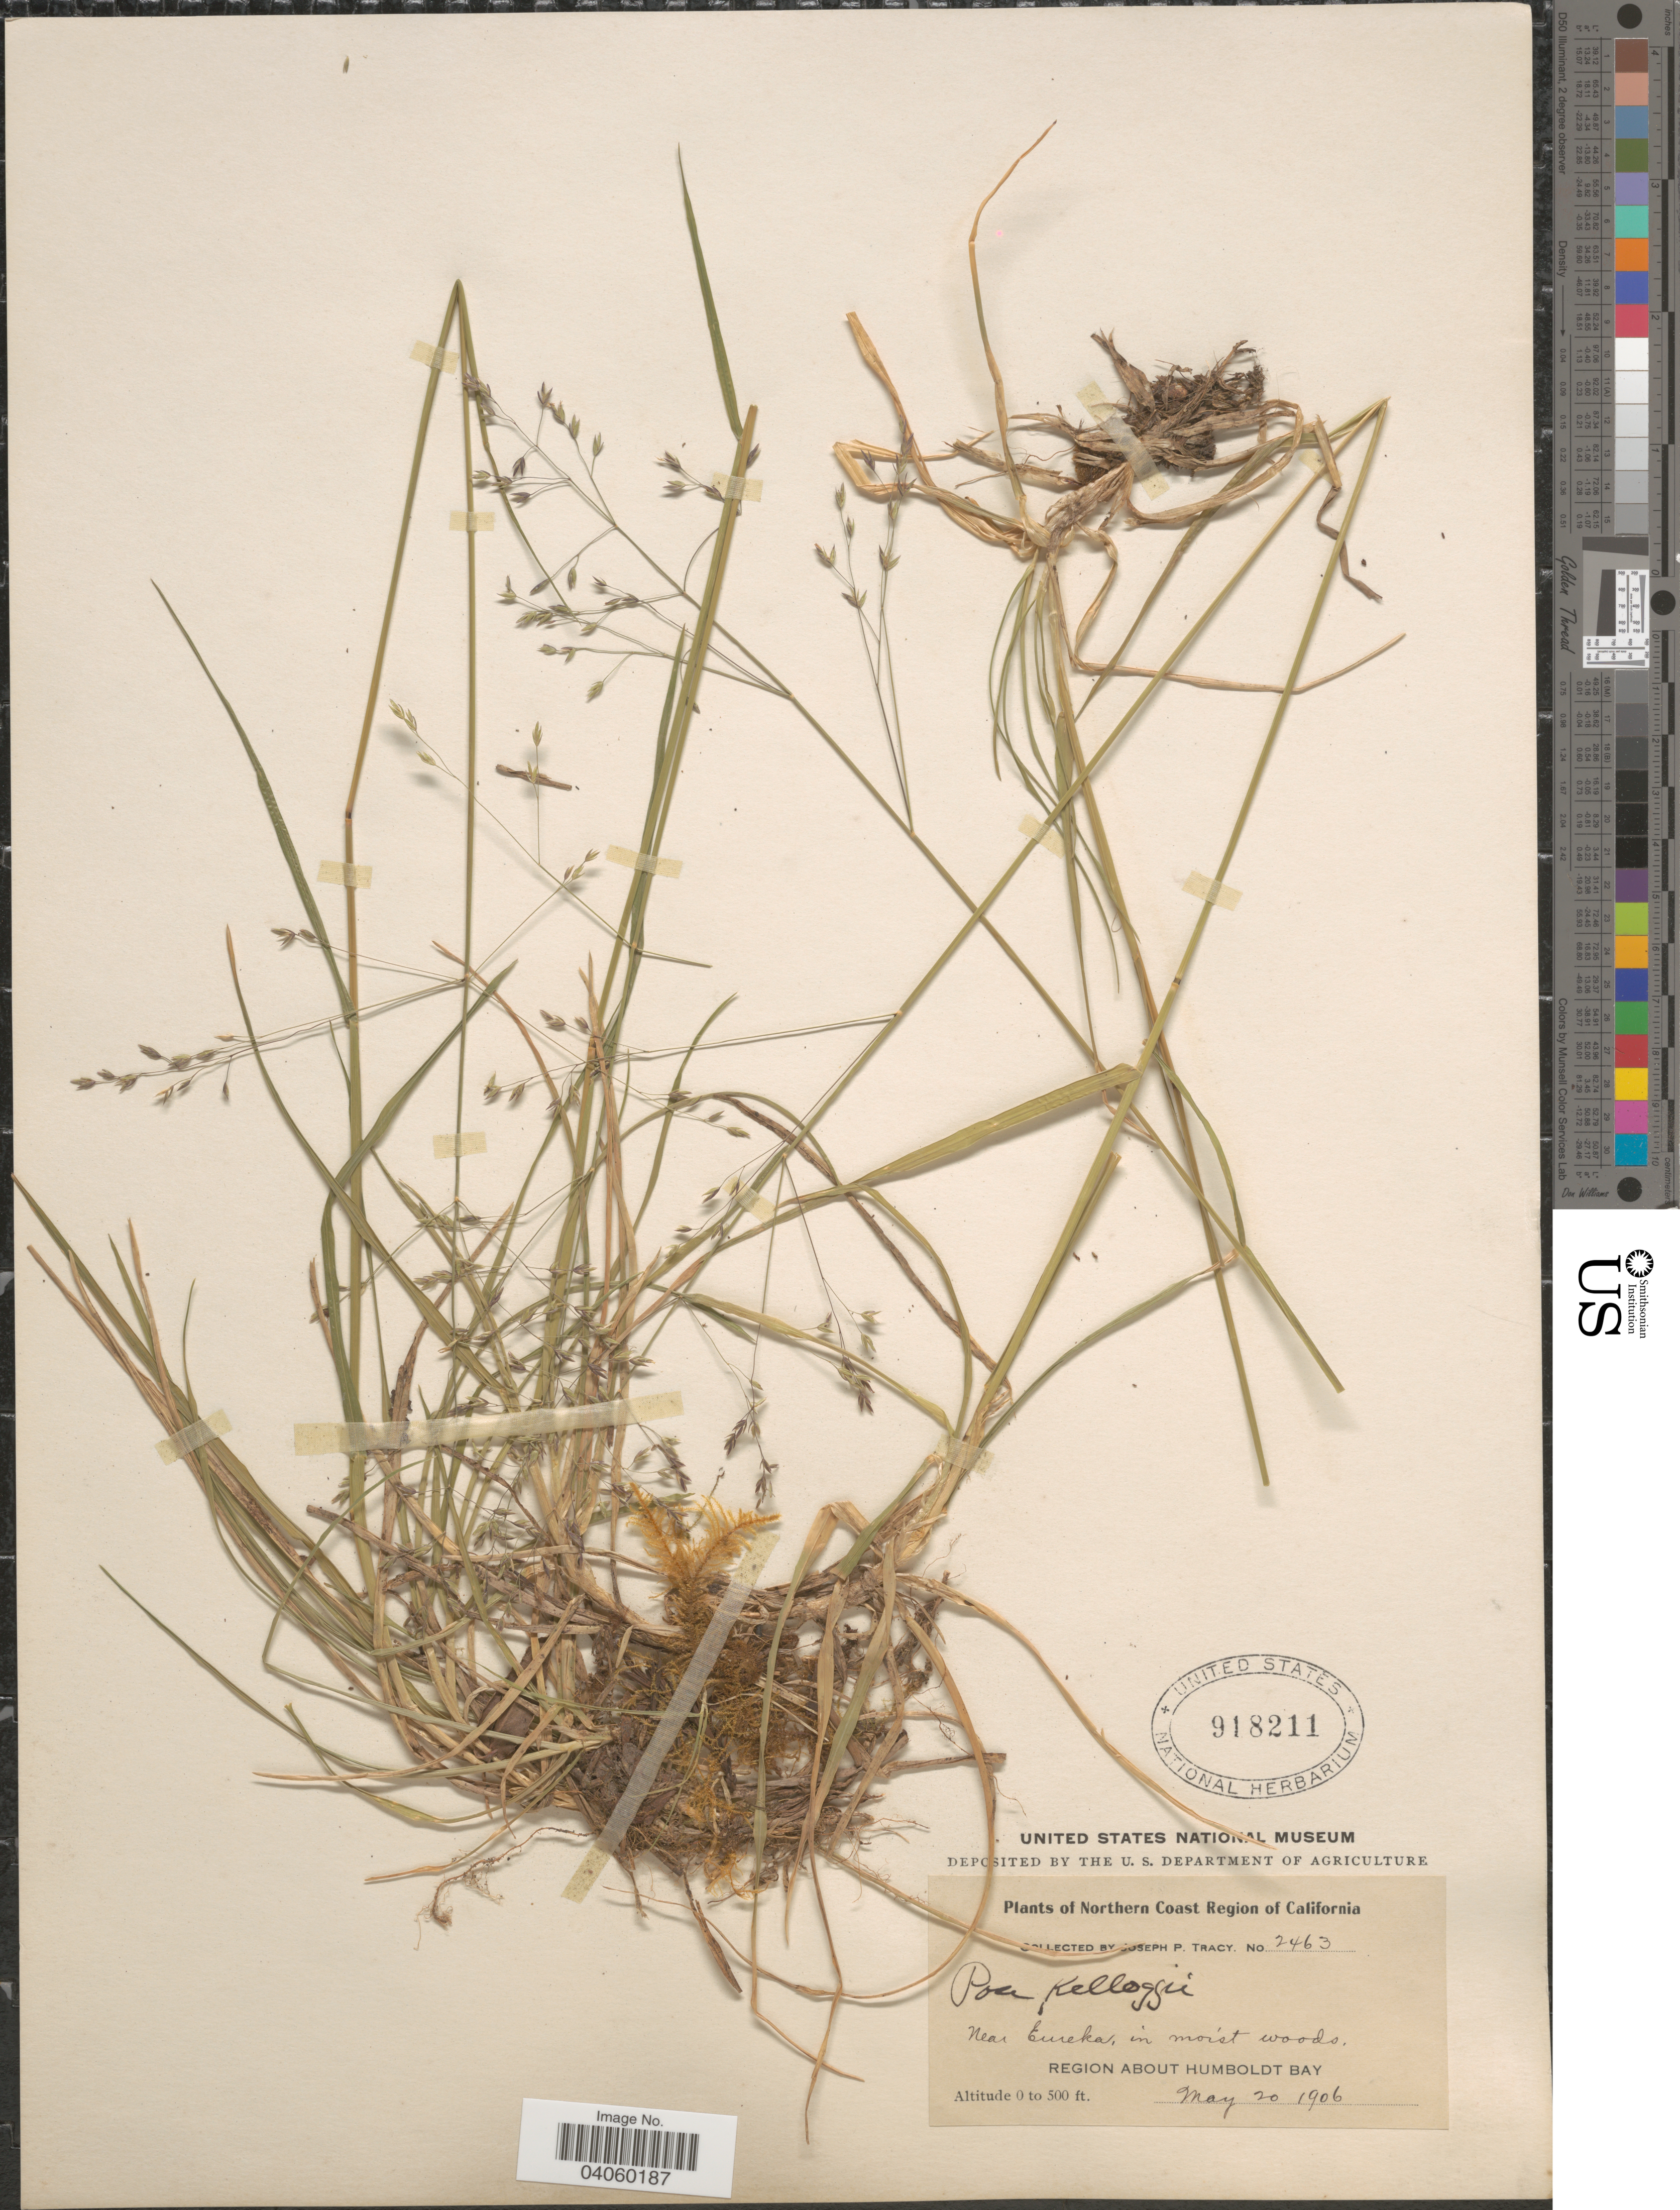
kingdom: Plantae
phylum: Tracheophyta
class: Liliopsida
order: Poales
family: Poaceae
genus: Poa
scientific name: Poa kelloggii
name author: Vasey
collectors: J. Tracy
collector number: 2463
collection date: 1906-05-20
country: United States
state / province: California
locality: Northern Coast Region of California. Near Eureka. Region about Humboldt Bay.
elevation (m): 0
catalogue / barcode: US 918211